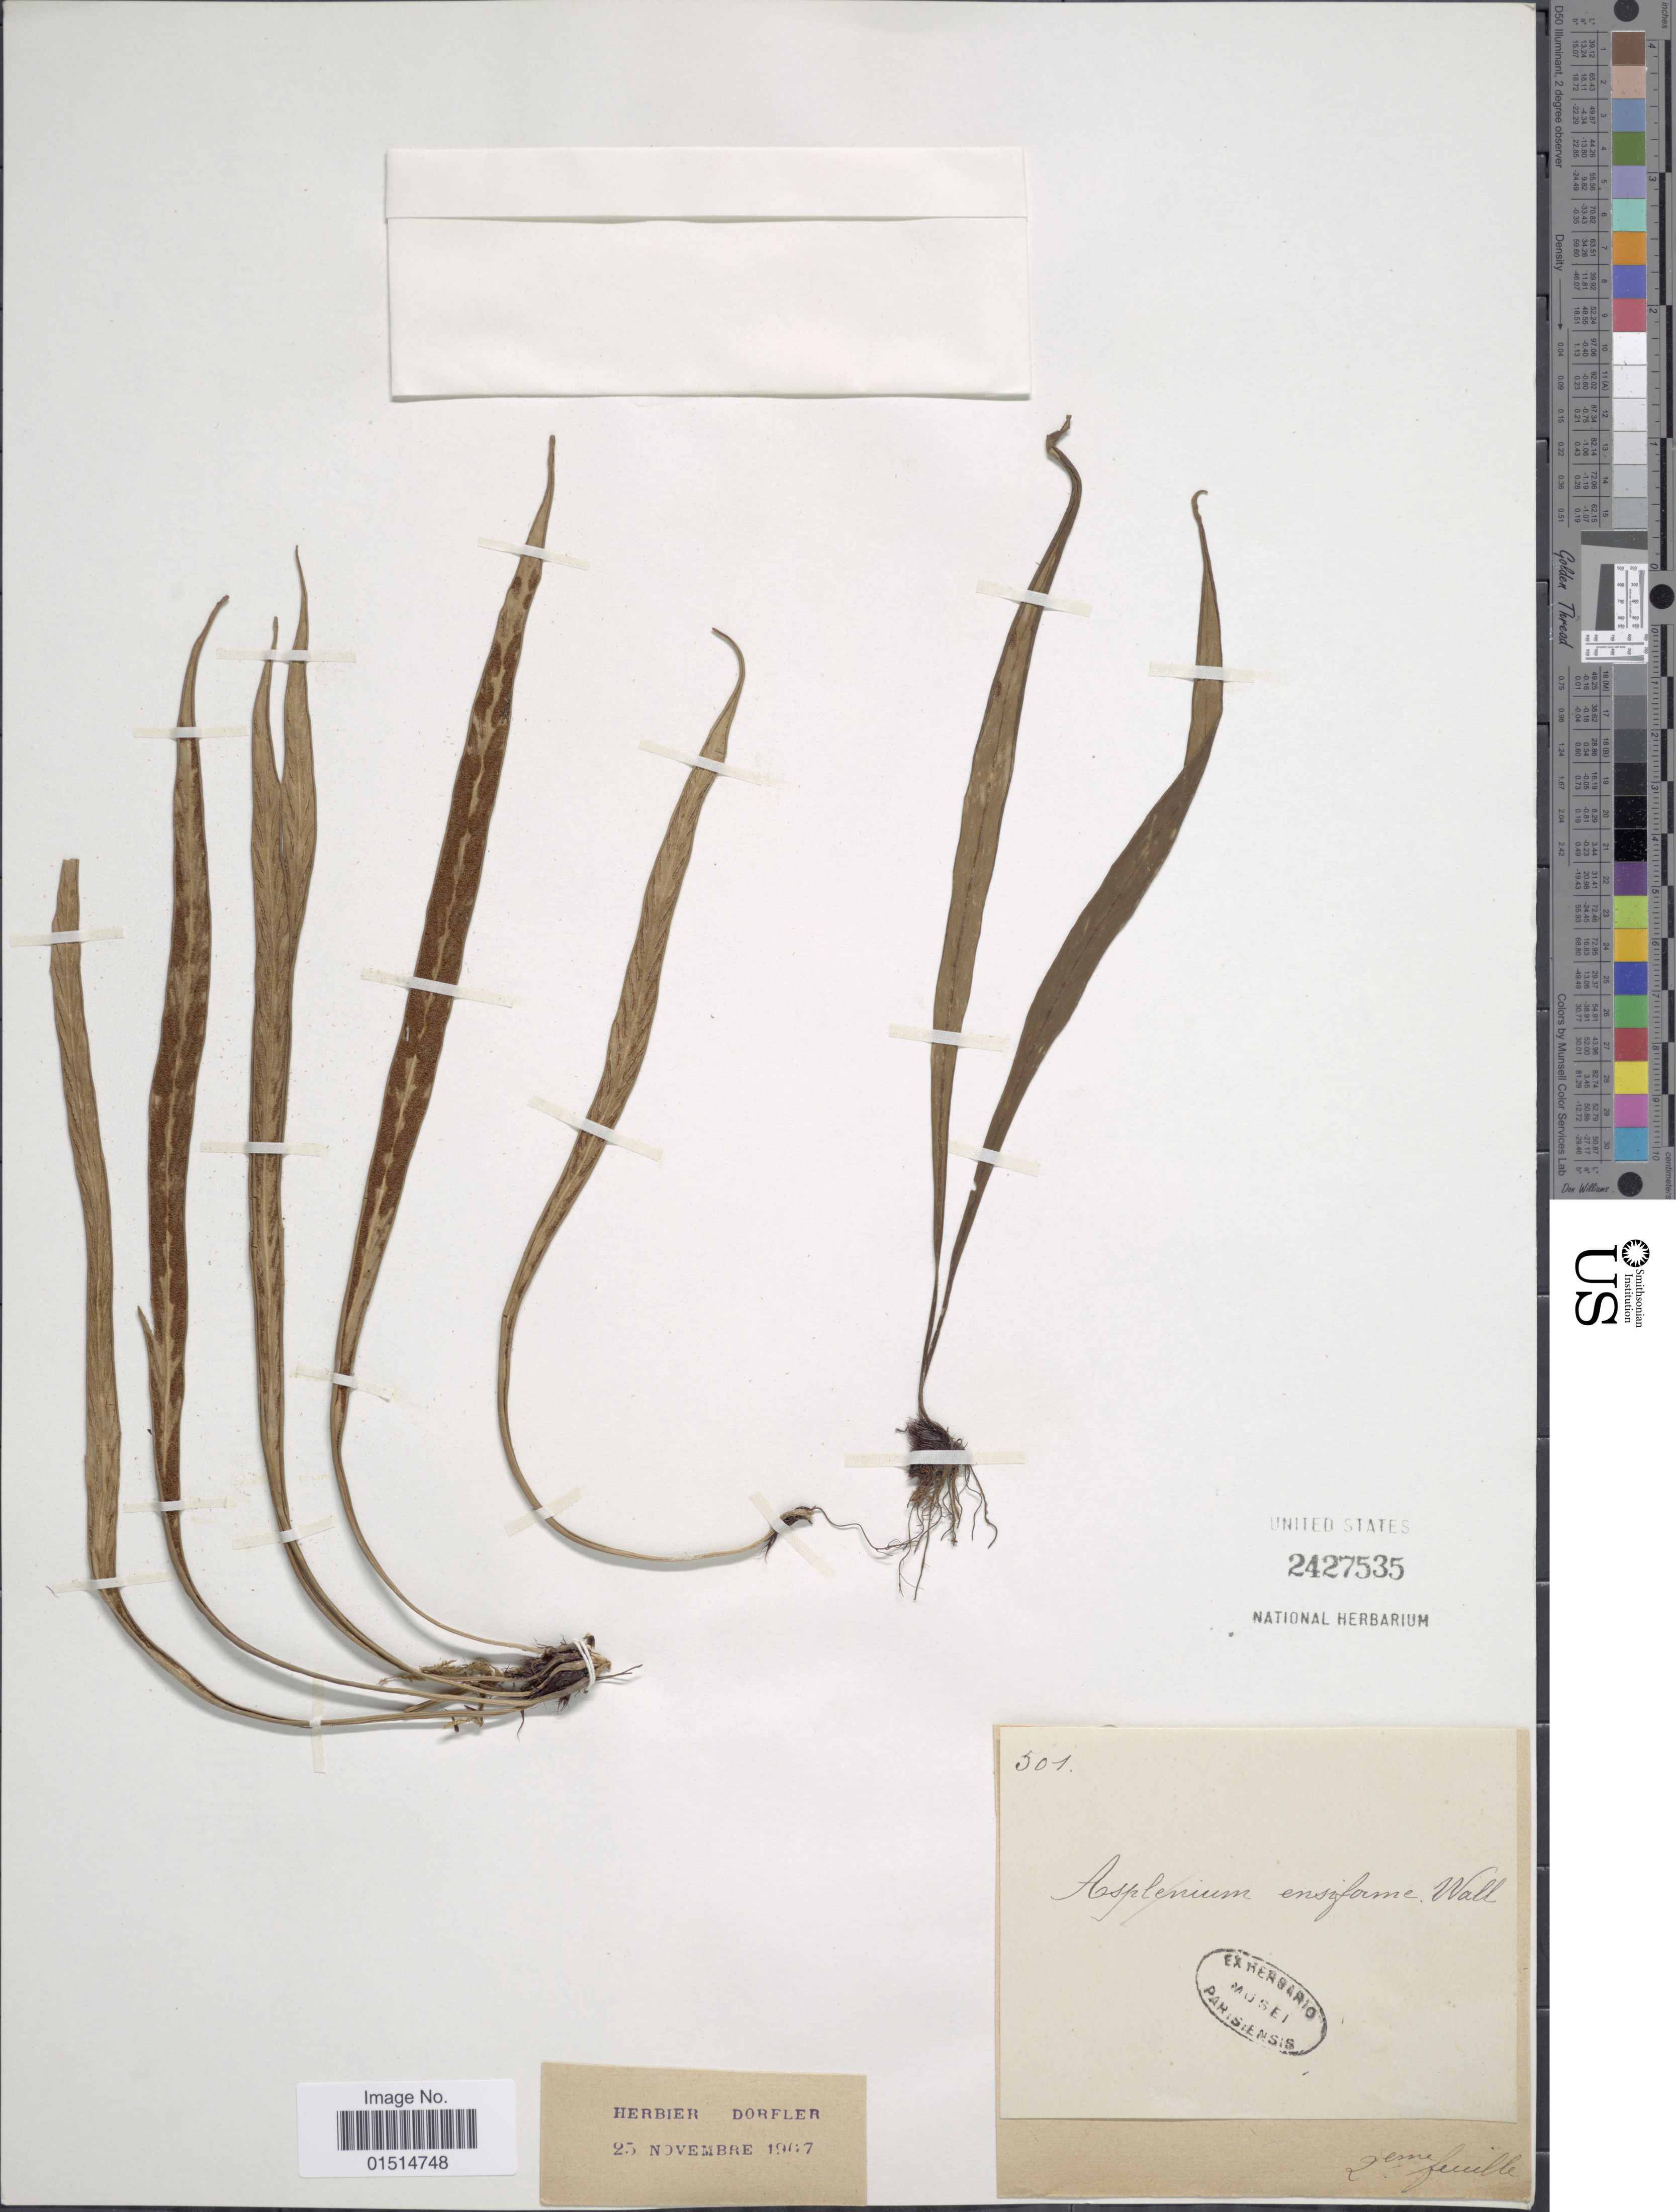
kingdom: Plantae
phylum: Tracheophyta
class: Polypodiopsida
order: Polypodiales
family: Aspleniaceae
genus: Asplenium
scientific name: Asplenium ensiforme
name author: Wall. ex Hook. & Grev.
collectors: ex herb. Dörfler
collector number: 501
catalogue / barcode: US 2427535